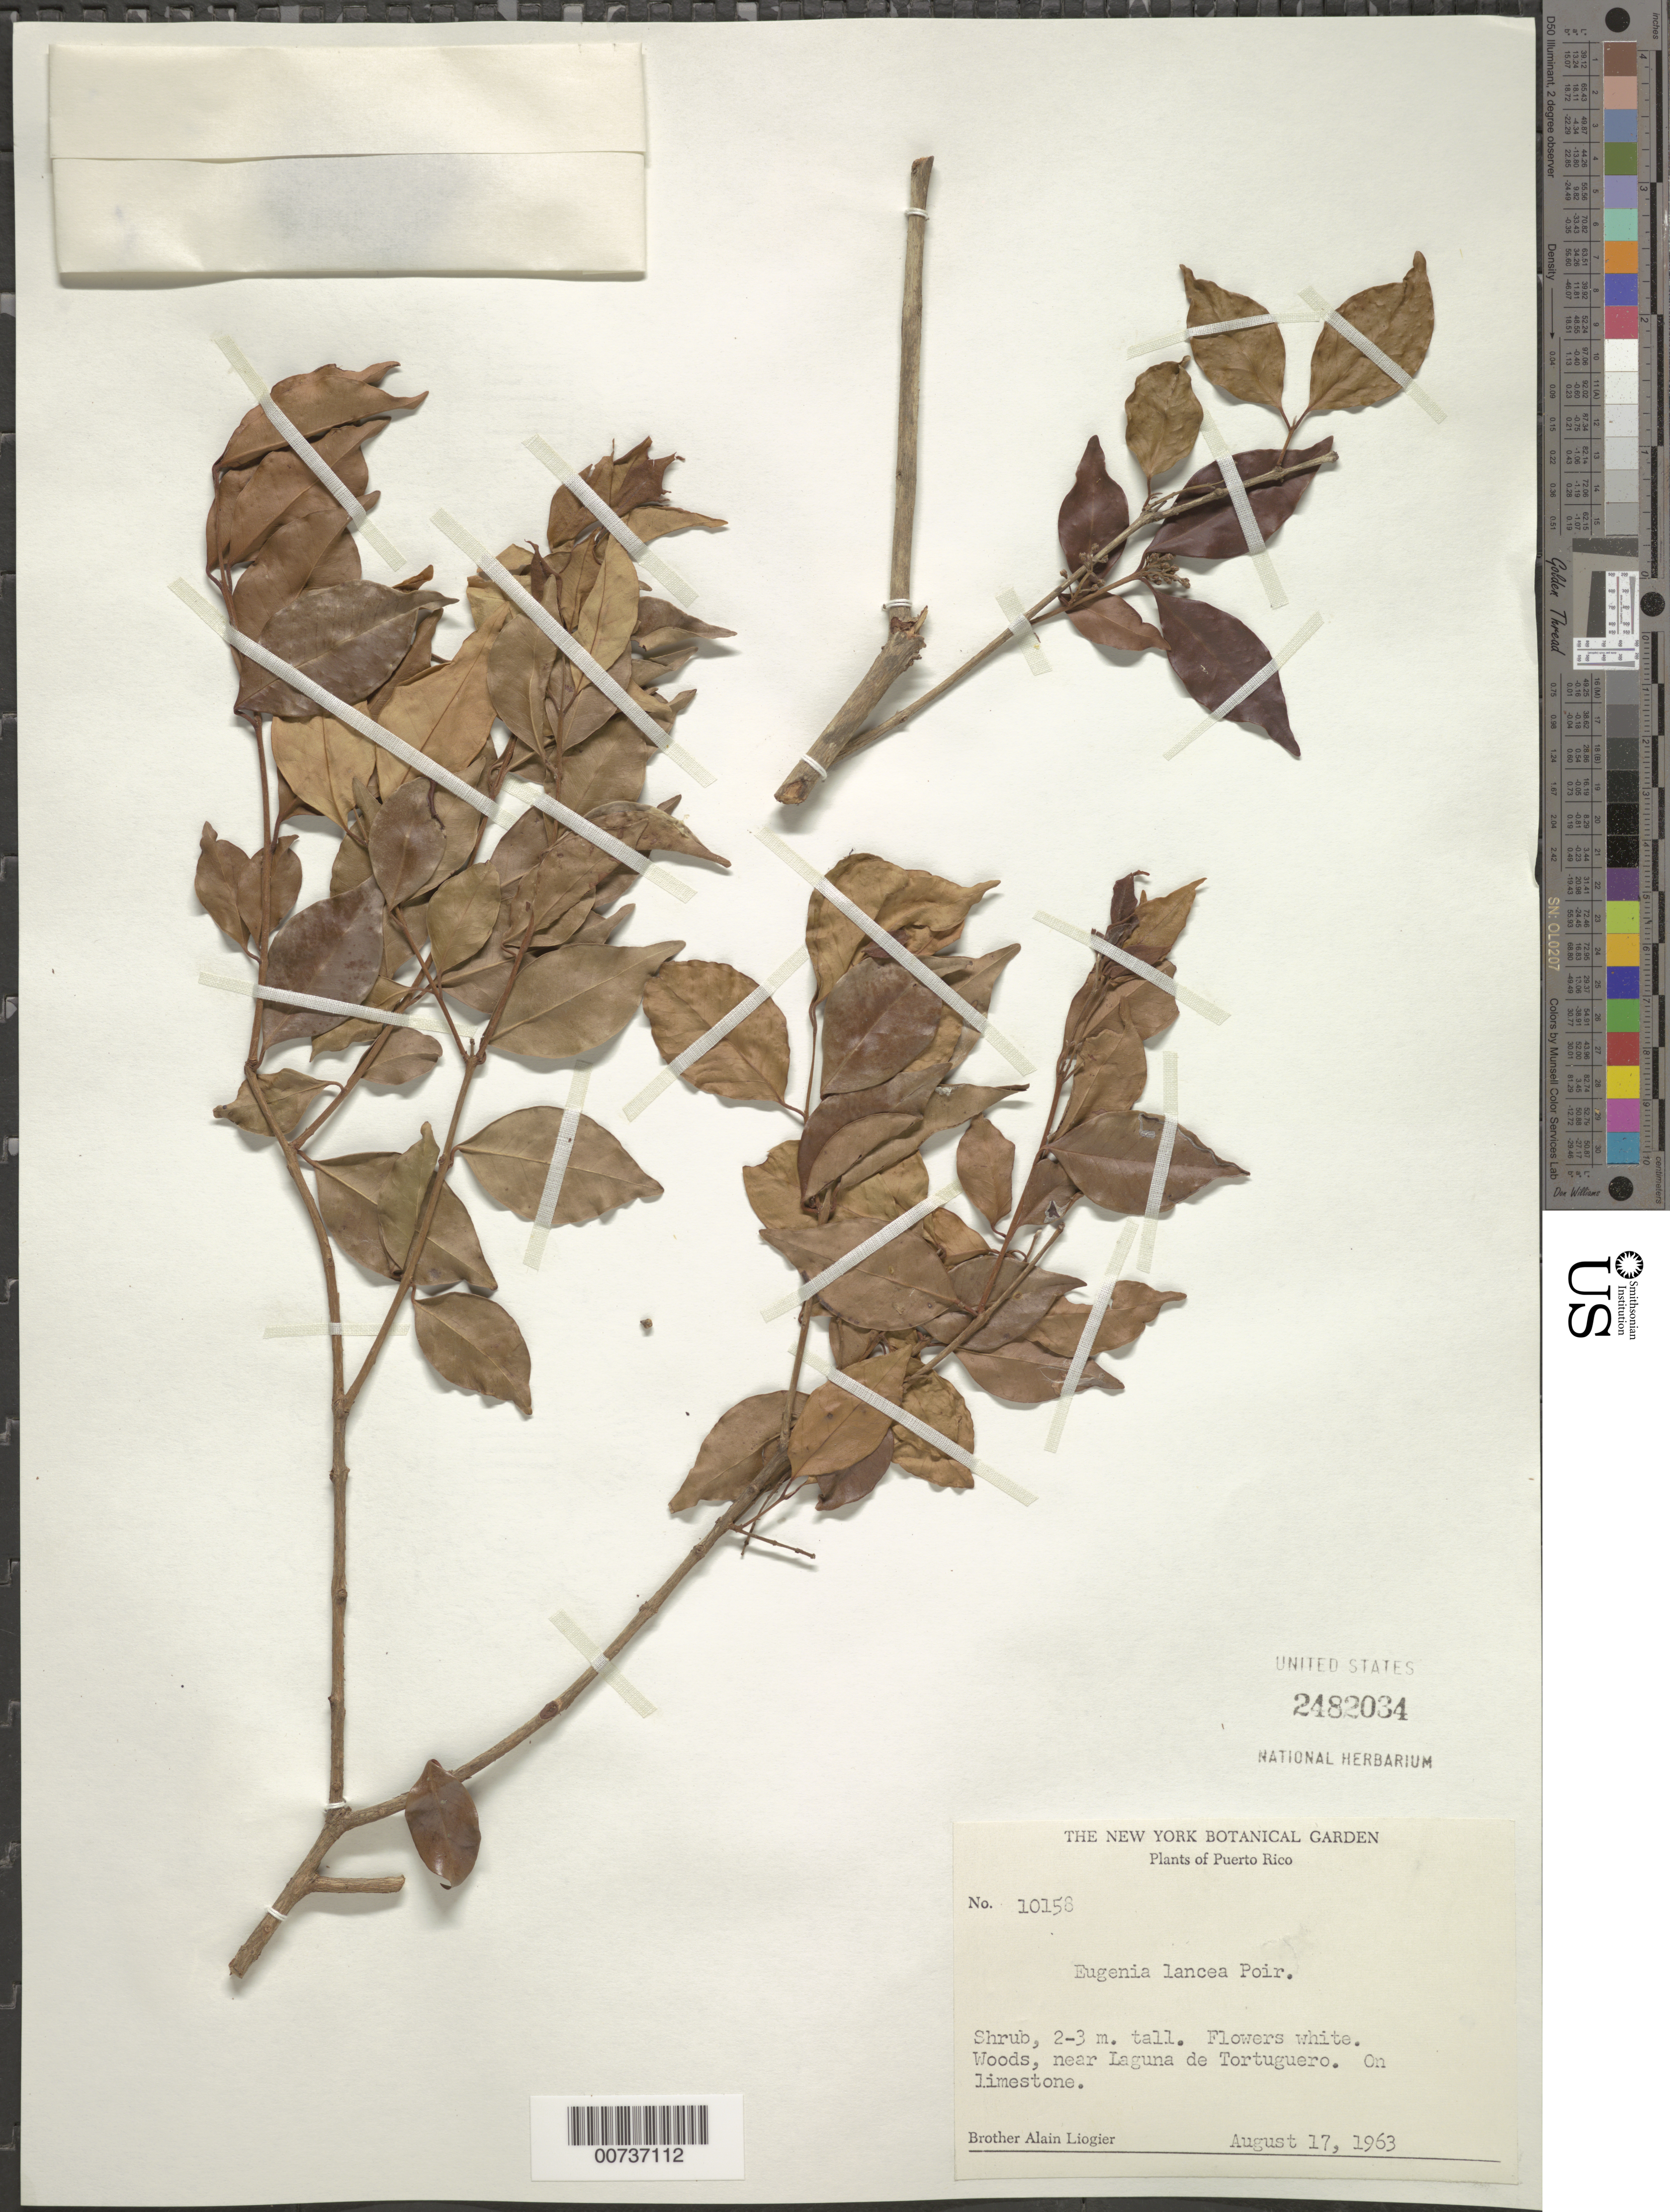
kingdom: Plantae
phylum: Tracheophyta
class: Magnoliopsida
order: Myrtales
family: Myrtaceae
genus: Eugenia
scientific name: Eugenia biflora var. biflora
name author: (L.) DC.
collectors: A. H. Liogier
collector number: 10158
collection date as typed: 17 Aug 1963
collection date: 1963-08-17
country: Puerto Rico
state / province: Manatí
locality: Near Laguna de Tortuguero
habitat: Woods, on limestone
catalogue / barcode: US 2482034